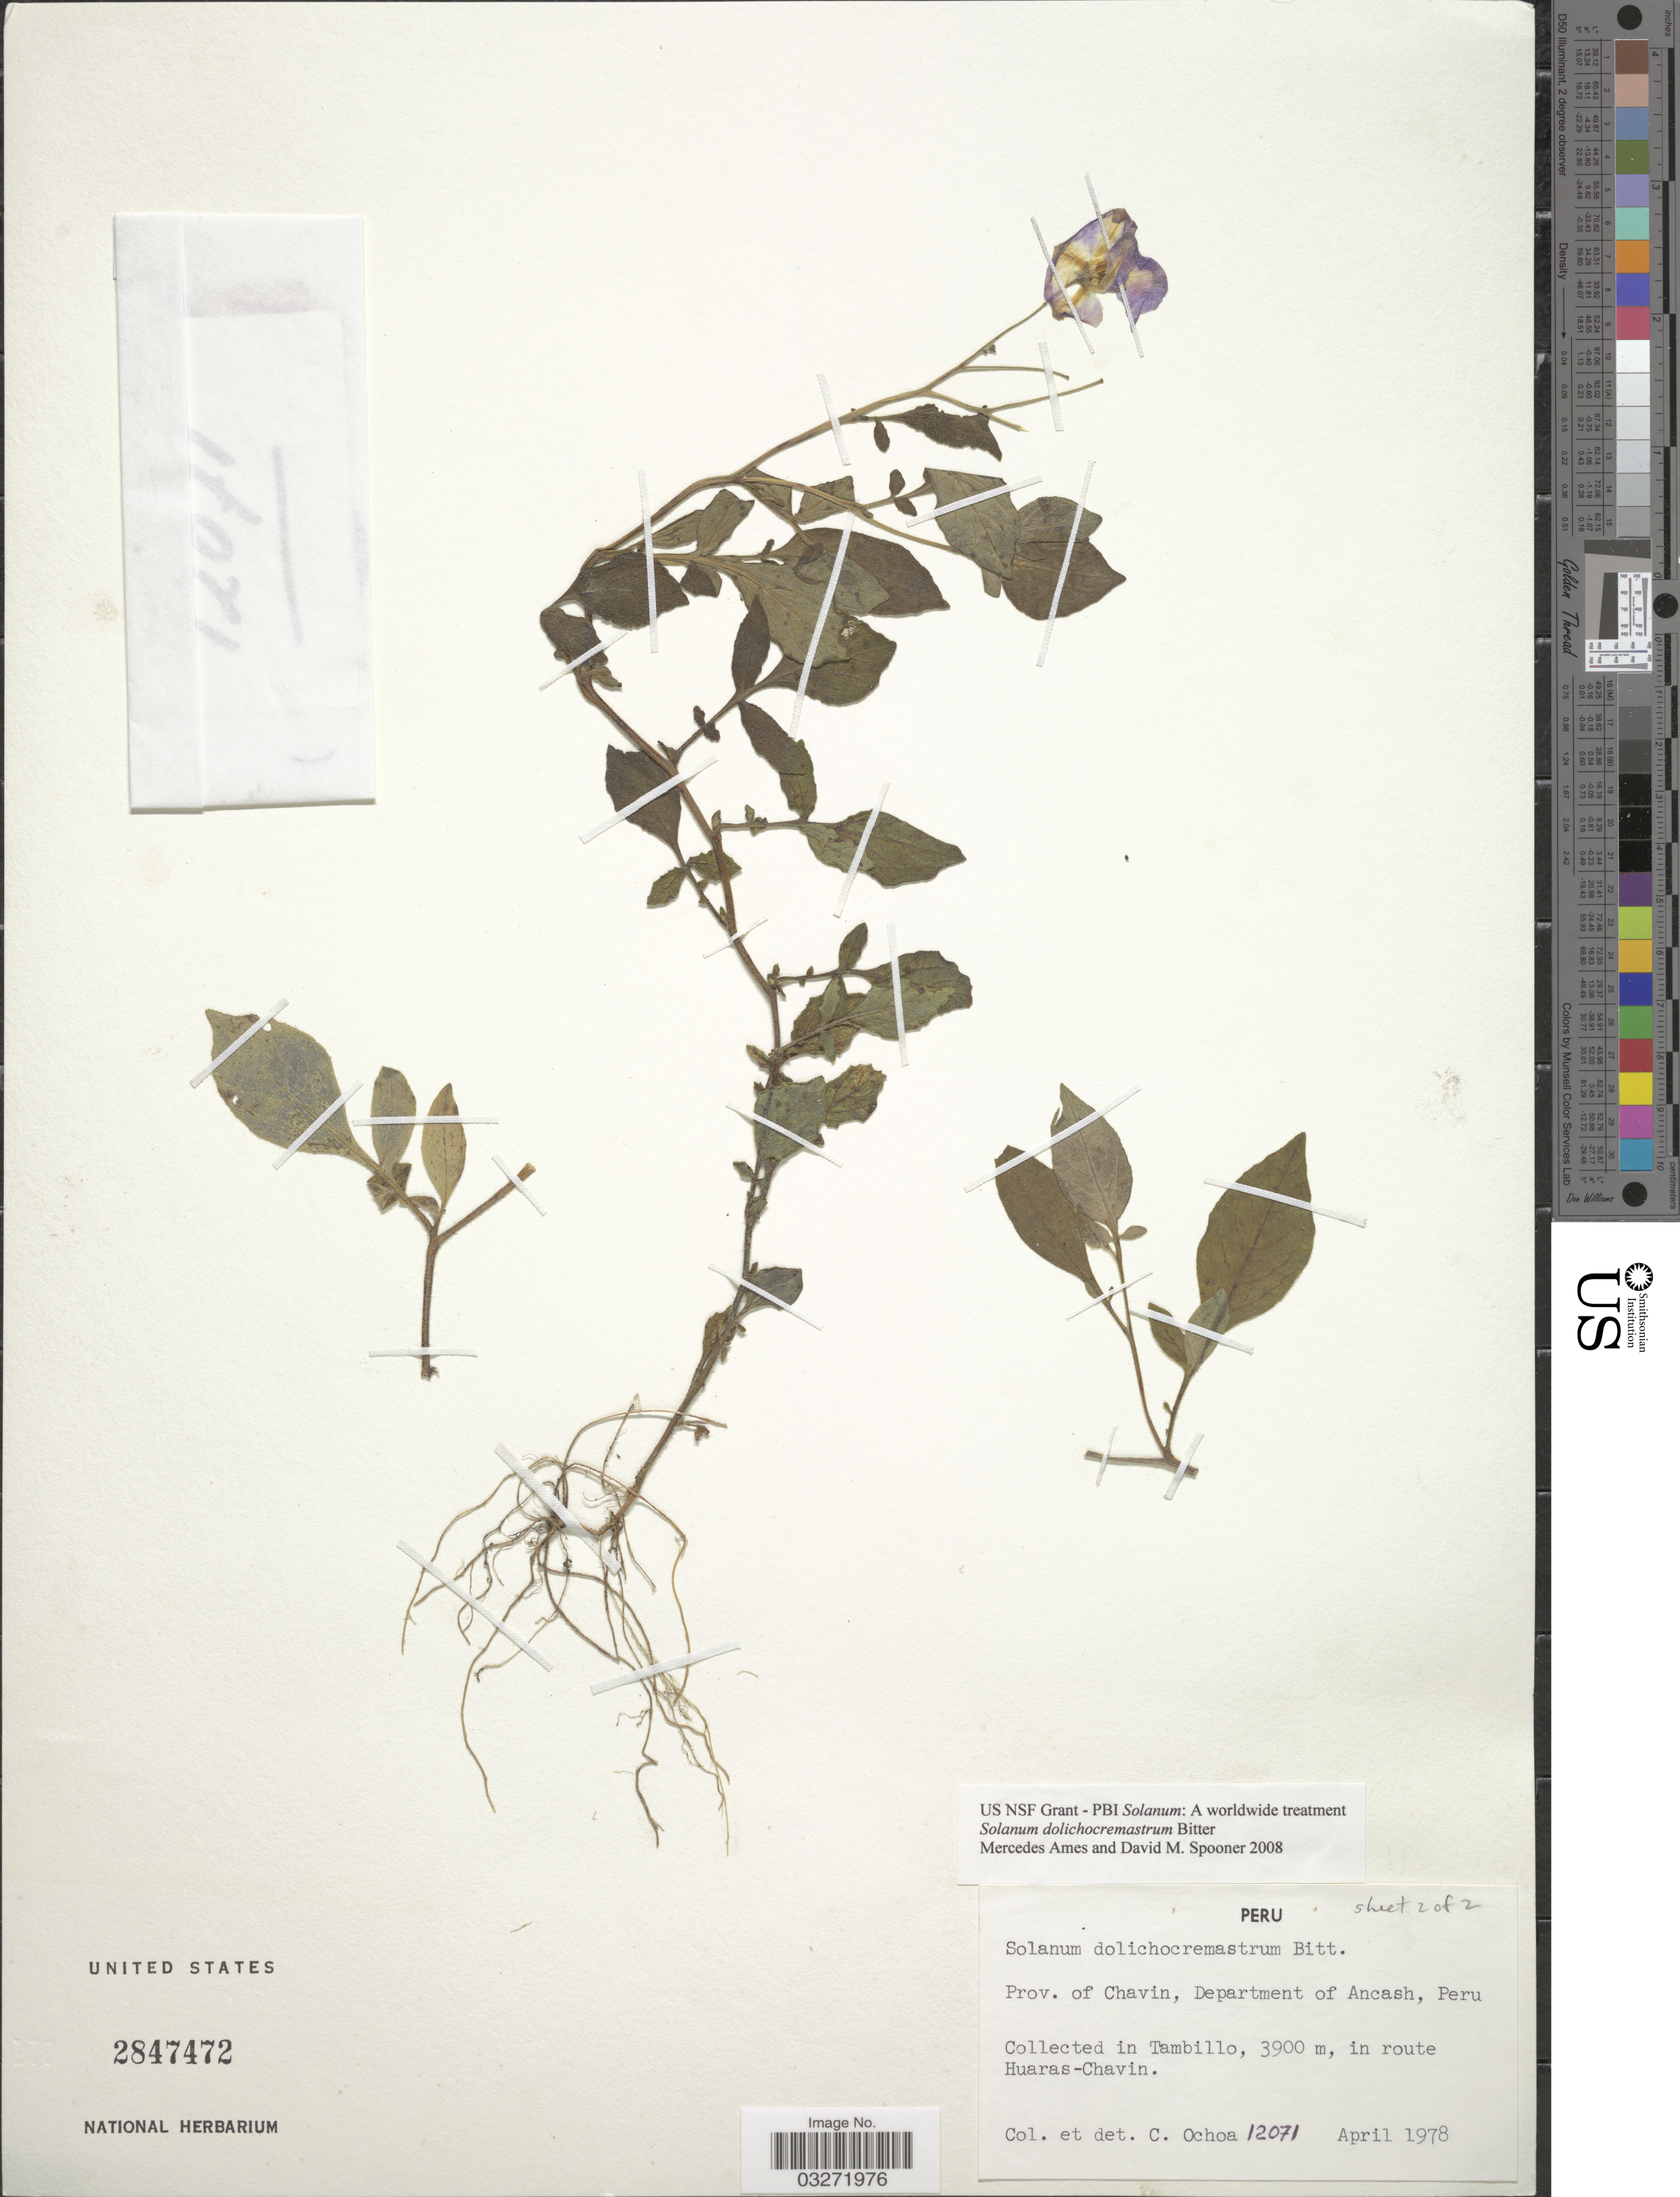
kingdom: Plantae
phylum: Tracheophyta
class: Magnoliopsida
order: Solanales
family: Solanaceae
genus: Solanum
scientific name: Solanum dolichocremastrum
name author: Bitter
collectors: C. Ochoa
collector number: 12071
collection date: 1978-04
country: Peru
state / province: Ancash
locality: Prov. of Chavin, Department of Ancash. Collected in Tambillo, in route Huaras-Chavin.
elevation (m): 3900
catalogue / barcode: US 2847472